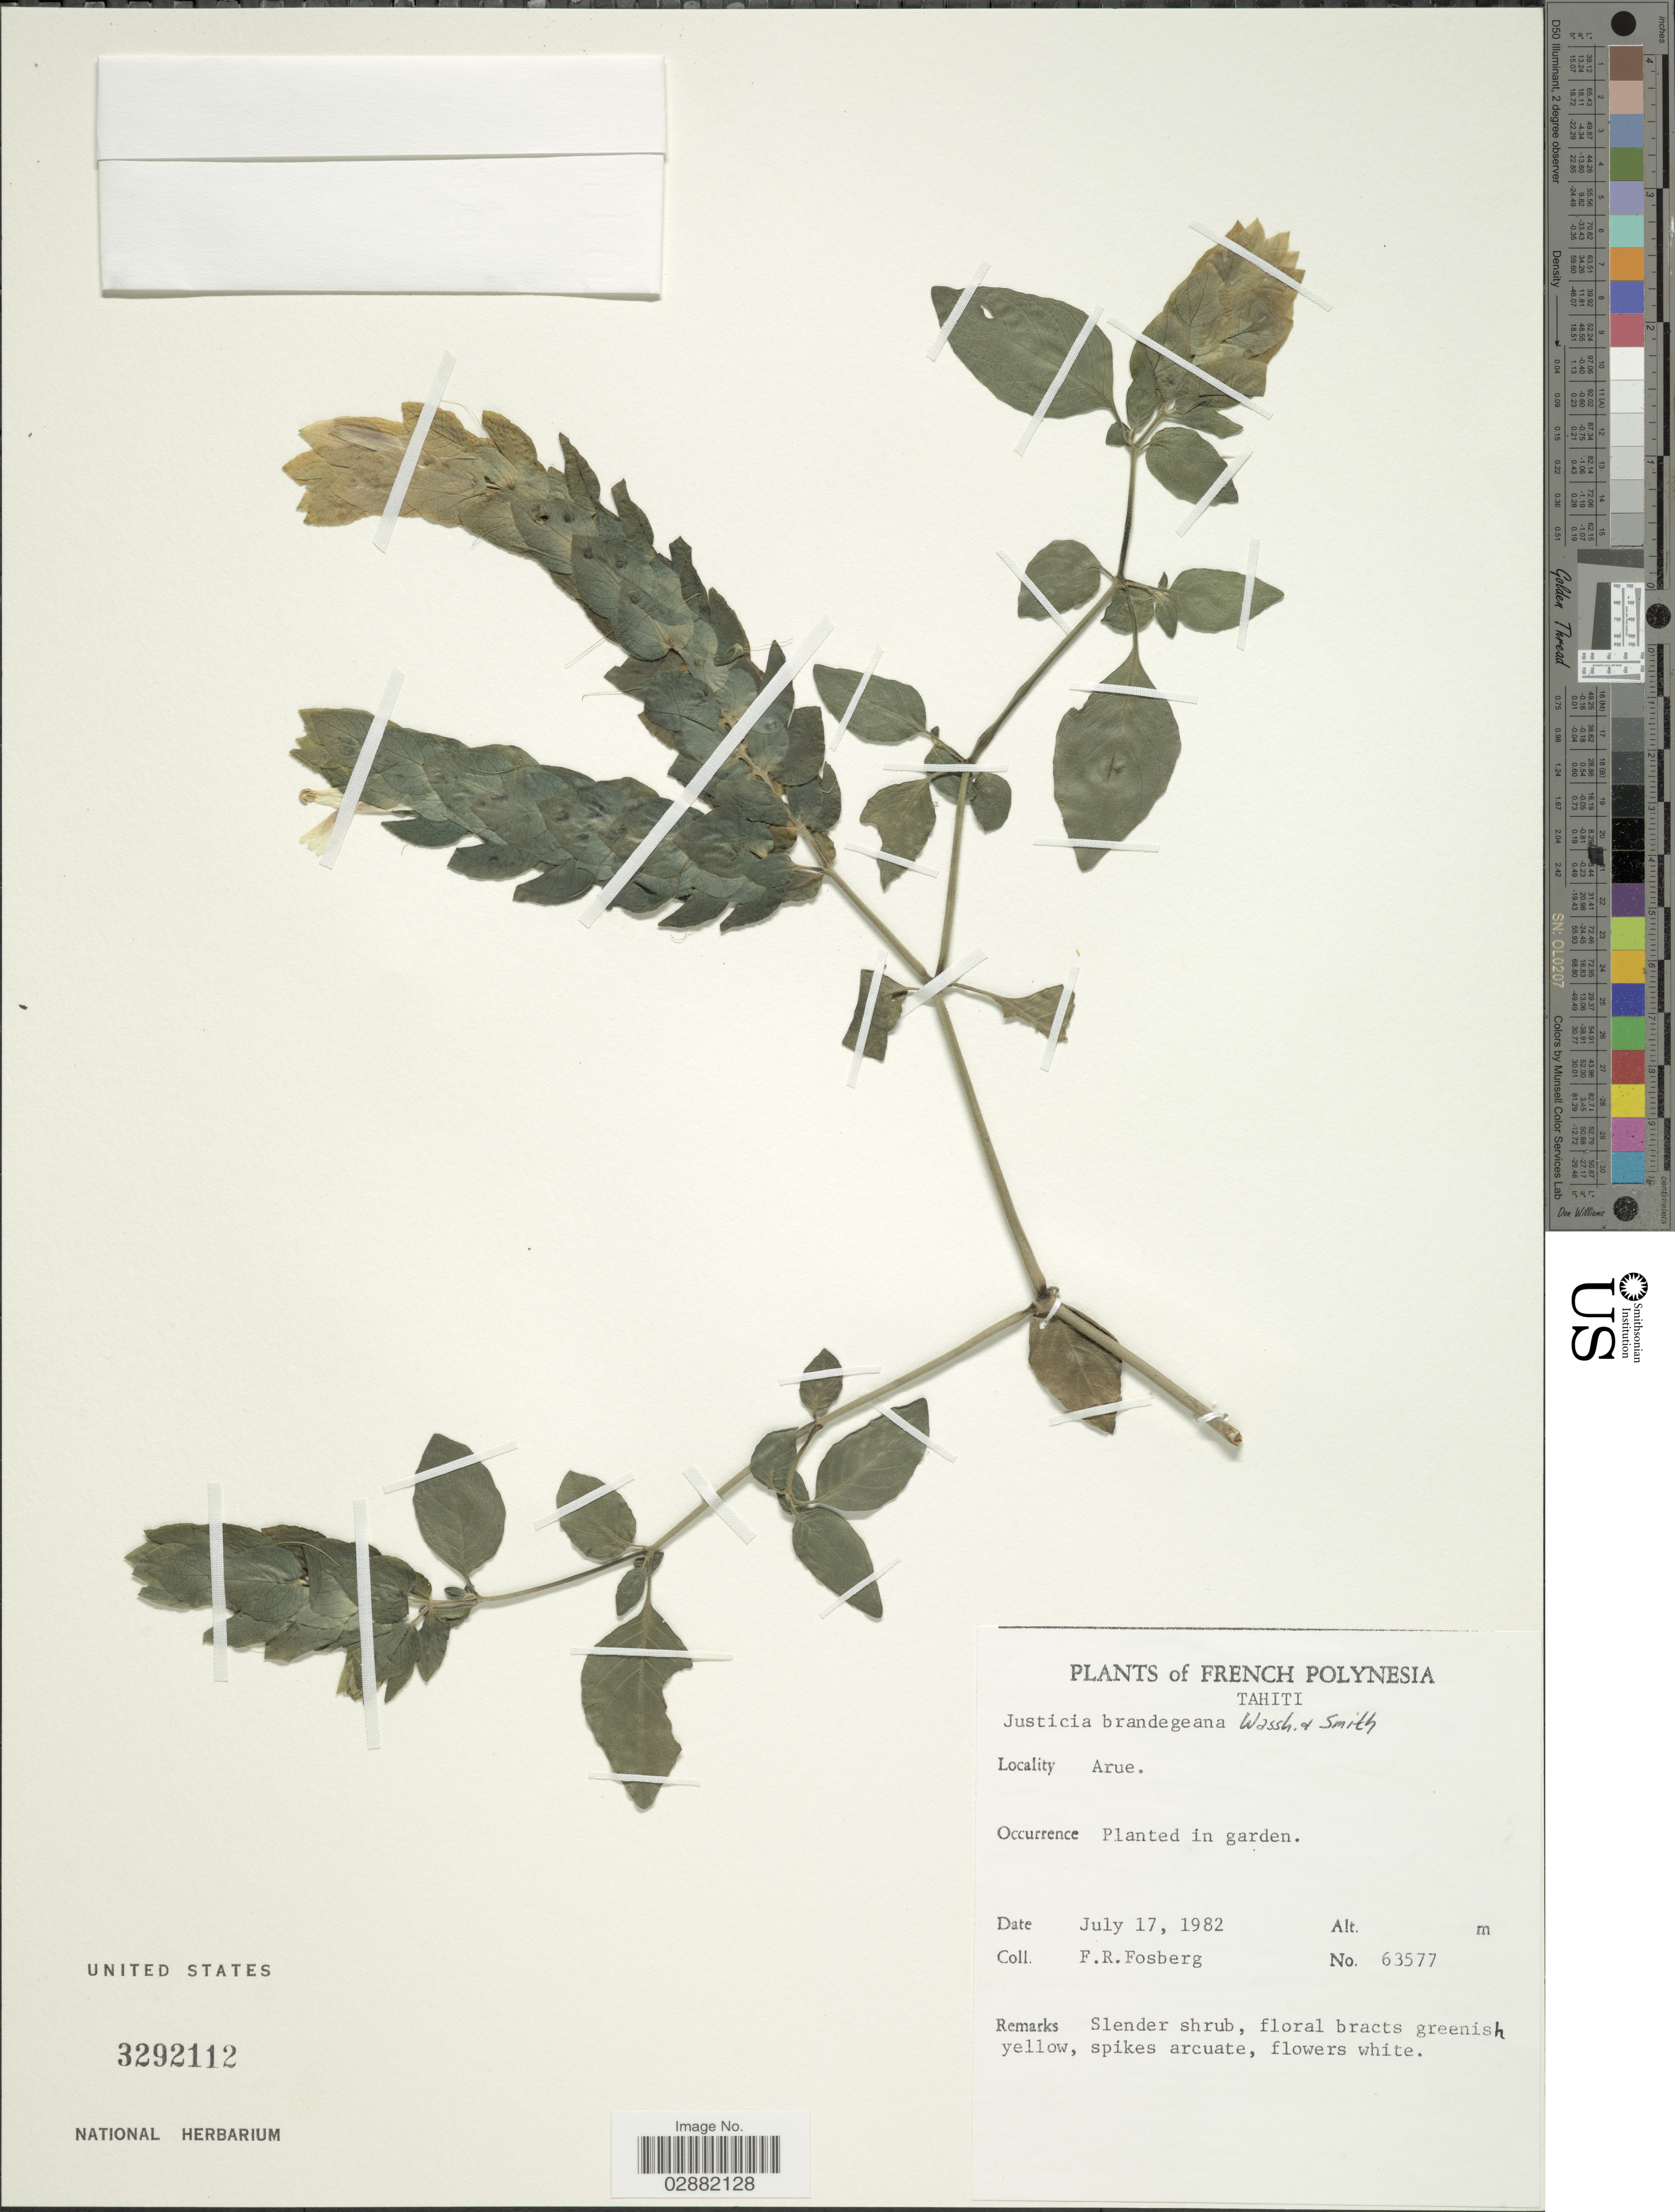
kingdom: Plantae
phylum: Tracheophyta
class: Magnoliopsida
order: Lamiales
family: Acanthaceae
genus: Justicia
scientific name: Justicia brandegeana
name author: Wassh. & L.B. Sm.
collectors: F. R. Fosberg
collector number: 63577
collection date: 1982-07-17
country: French Polynesia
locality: Tahiti, Arue.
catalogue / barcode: US 3292112